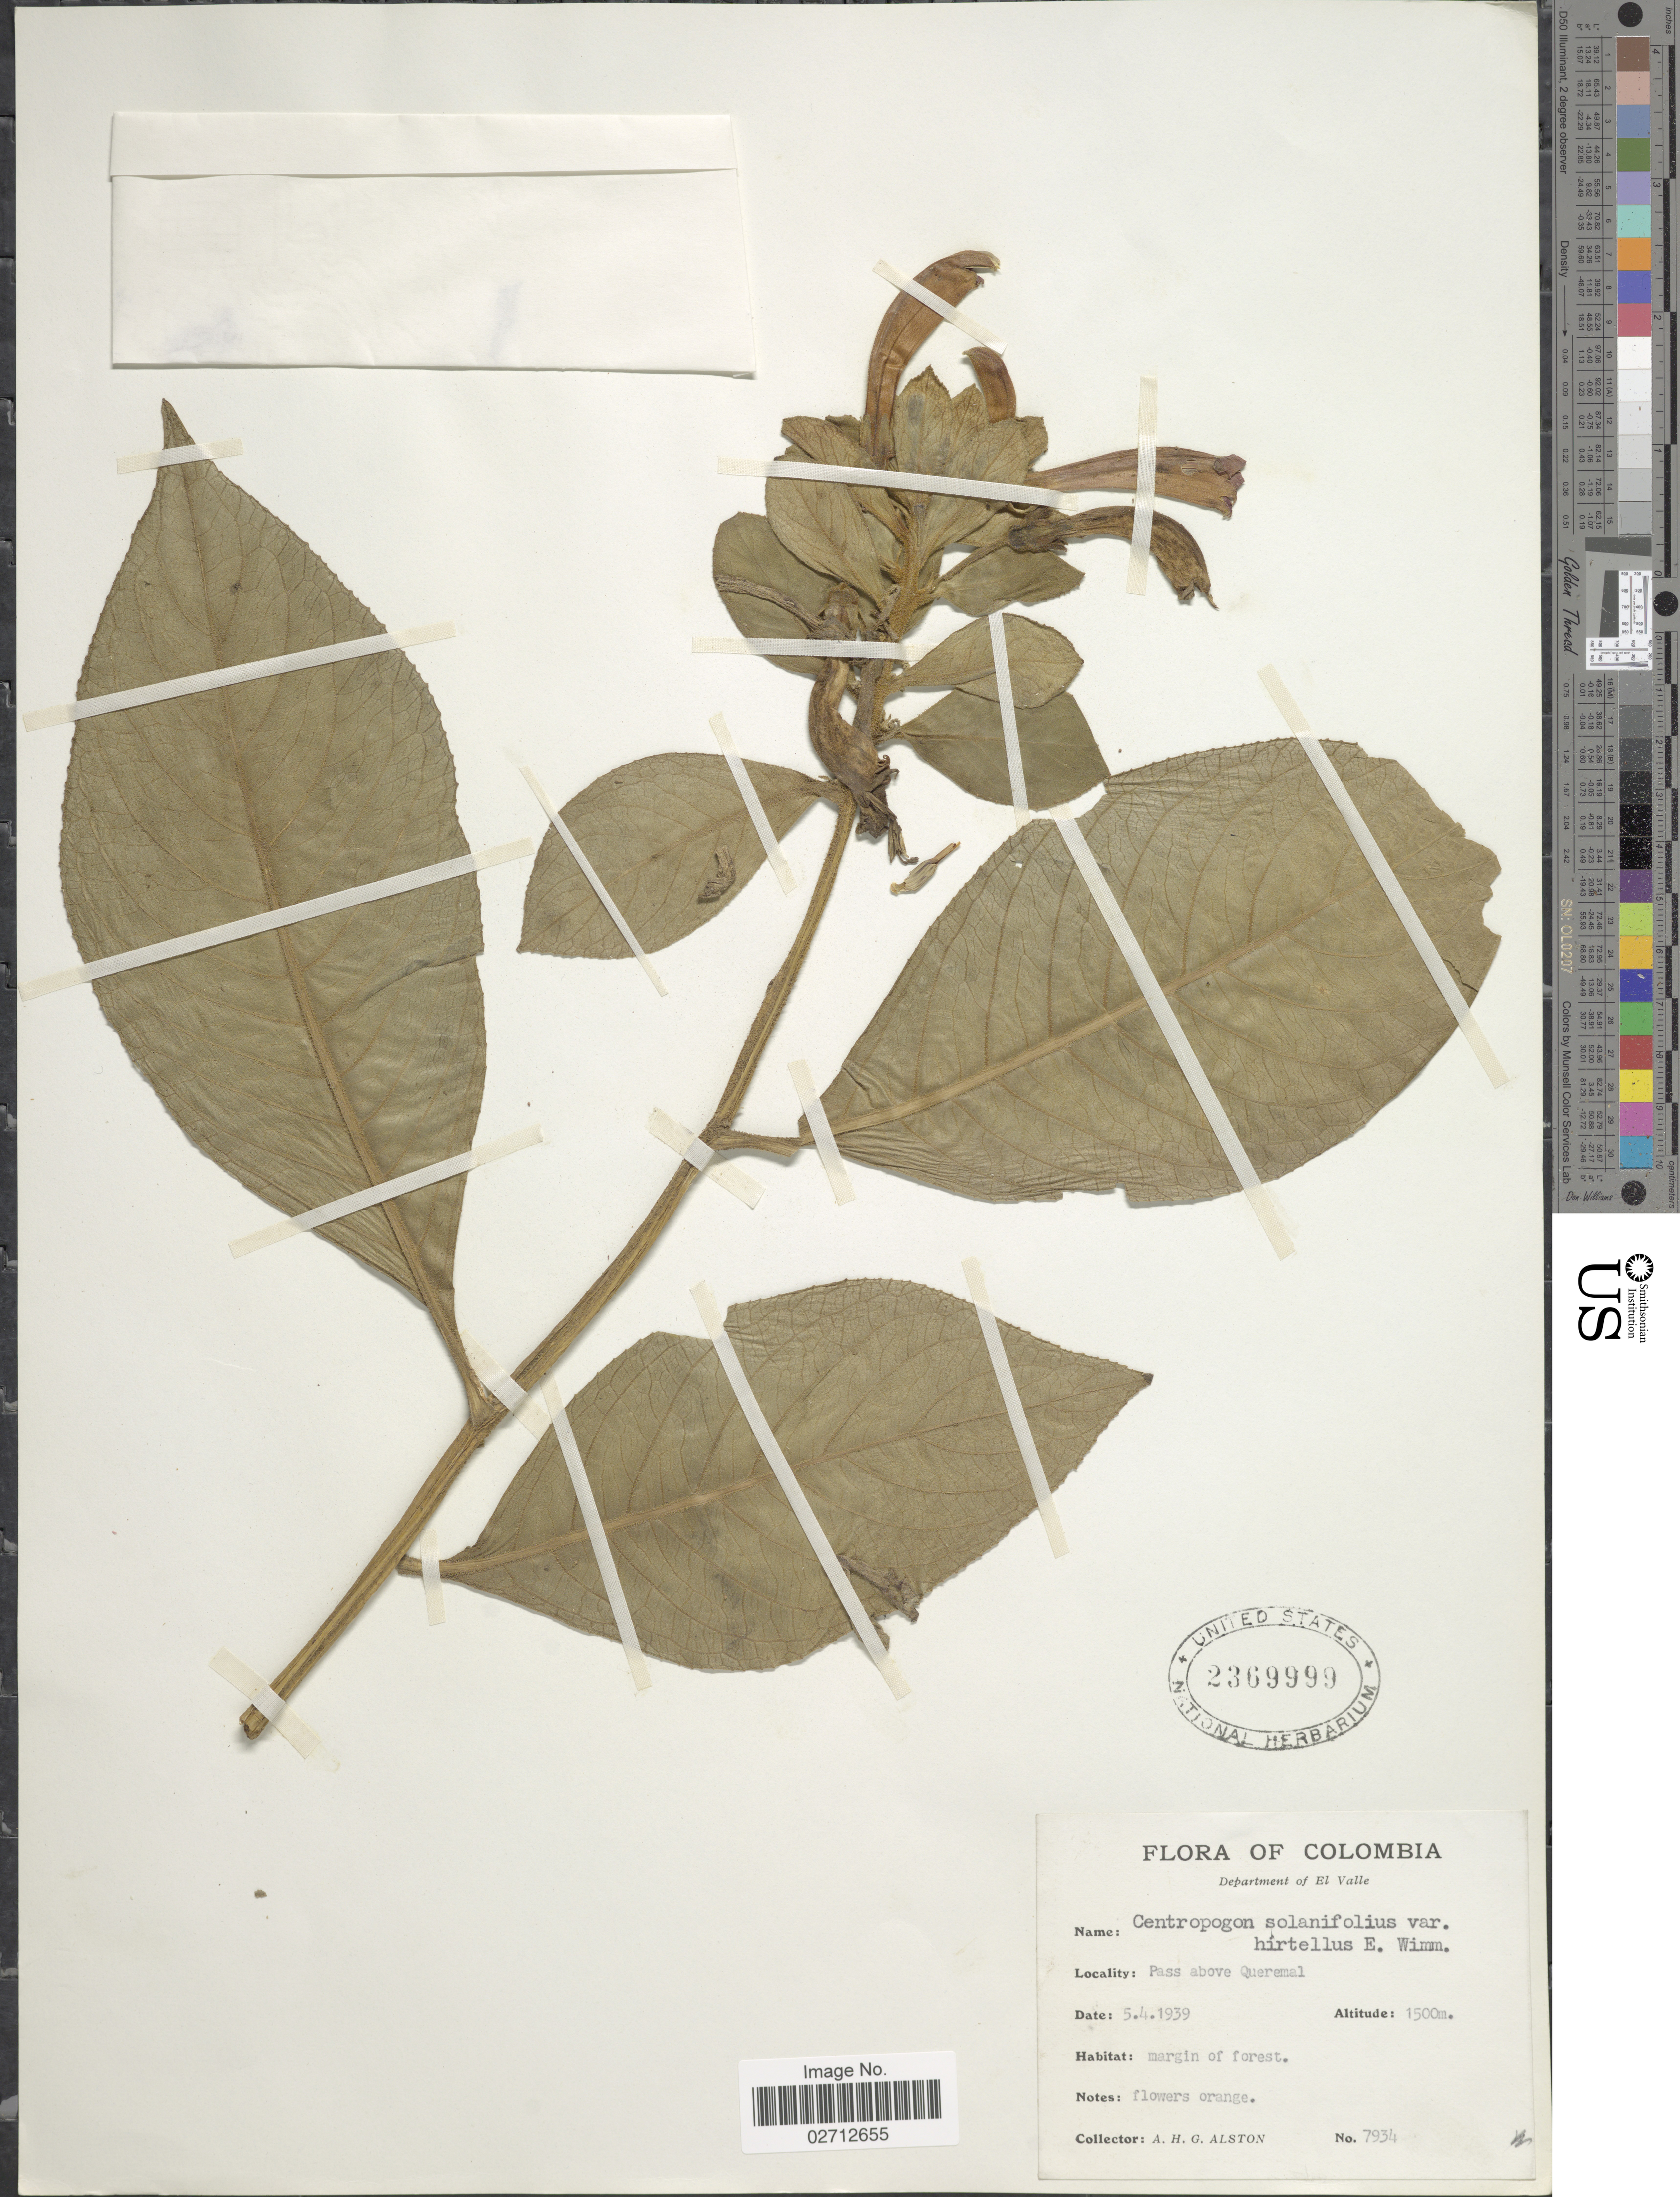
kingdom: Plantae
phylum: Tracheophyta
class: Magnoliopsida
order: Asterales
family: Campanulaceae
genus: Centropogon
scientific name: Centropogon solanifolius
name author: Benth.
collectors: A. H. Alston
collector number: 7934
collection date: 1939-04-05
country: Colombia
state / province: Valle del Cauca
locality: Department of El Valle, Pass above Queremal, margin of forest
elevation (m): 1500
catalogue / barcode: US 2369999